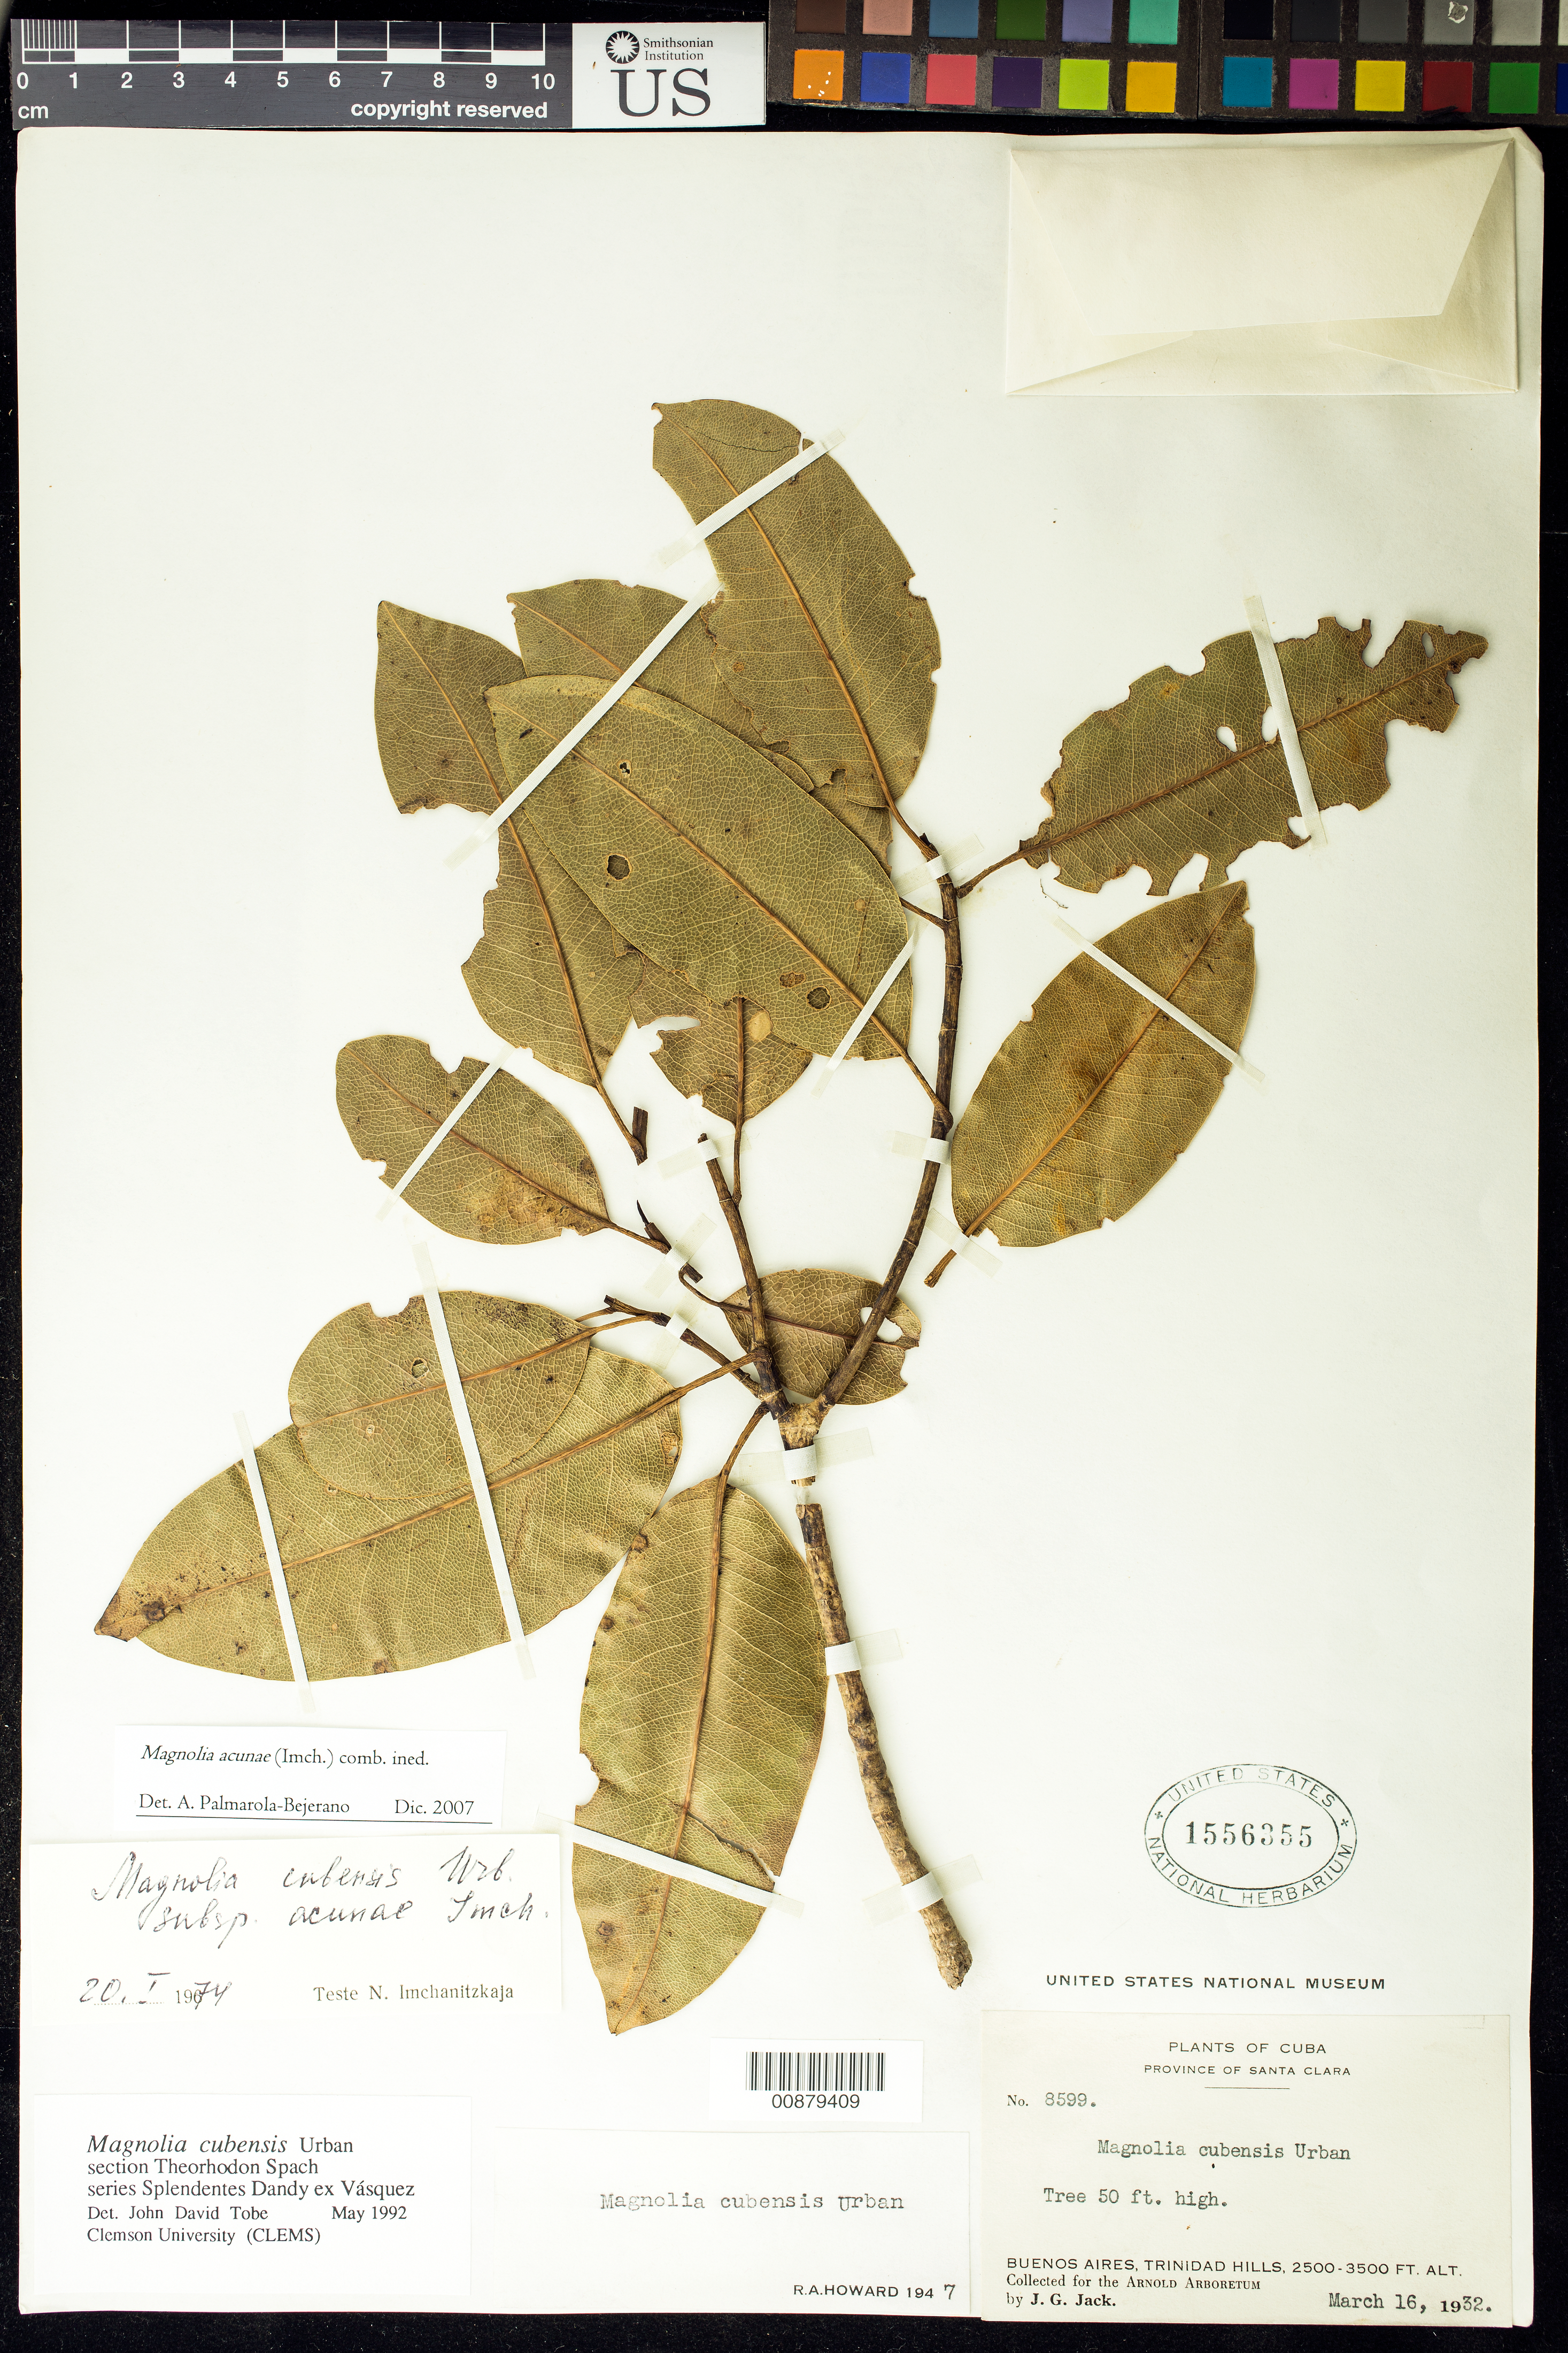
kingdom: Plantae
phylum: Tracheophyta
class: Magnoliopsida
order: Magnoliales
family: Magnoliaceae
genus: Magnolia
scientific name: Magnolia acunae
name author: (Imkhan.) Palmarola-Bejerano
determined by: Palmarola-Bejerano, A.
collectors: J. G. Jack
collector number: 8599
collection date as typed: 24 Jul 1930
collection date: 1930-07-24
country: Cuba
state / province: Santa Clara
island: Cuba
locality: Buenos Aires, Trinidad Hills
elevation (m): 762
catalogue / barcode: US 1556355